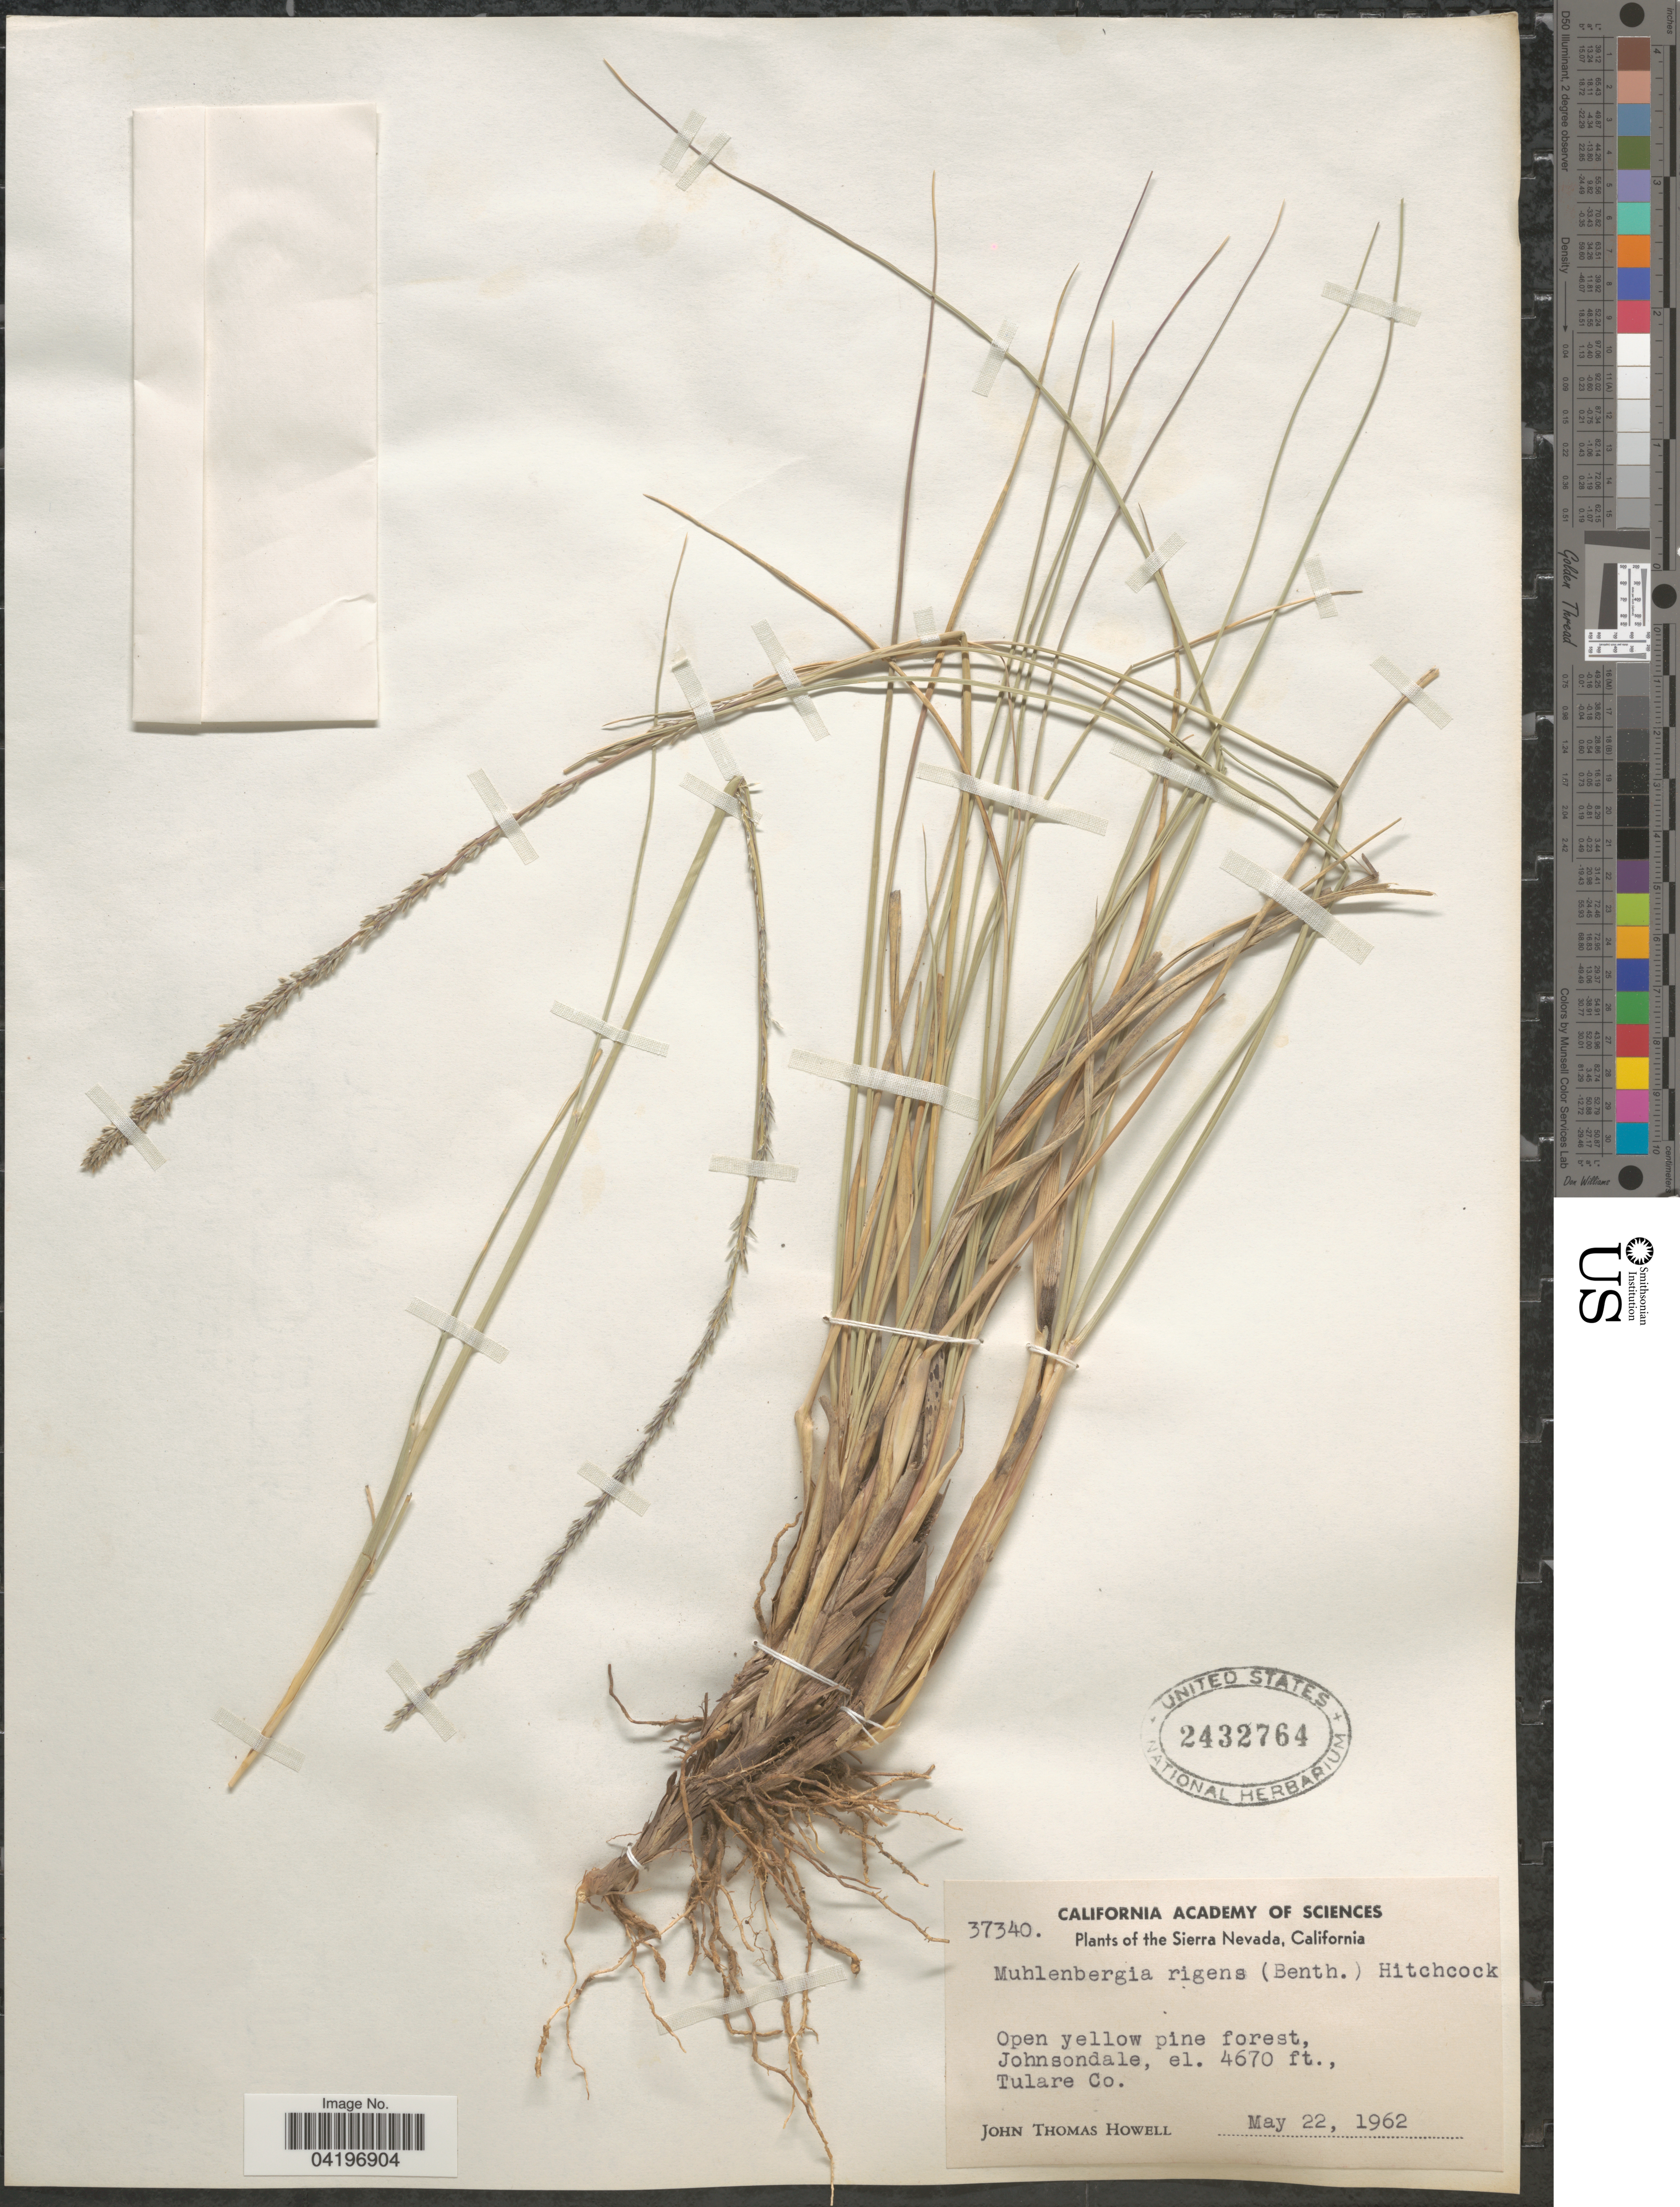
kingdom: Plantae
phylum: Tracheophyta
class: Liliopsida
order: Poales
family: Poaceae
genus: Muhlenbergia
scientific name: Muhlenbergia rigens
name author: (Benth.) Hitchc.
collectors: J. T. Howell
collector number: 37340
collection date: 1962-05-22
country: United States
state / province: California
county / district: Tulare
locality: Sierra Nevada. Johnsondale, Tulare Co.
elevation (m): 1423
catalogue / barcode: US 2432764